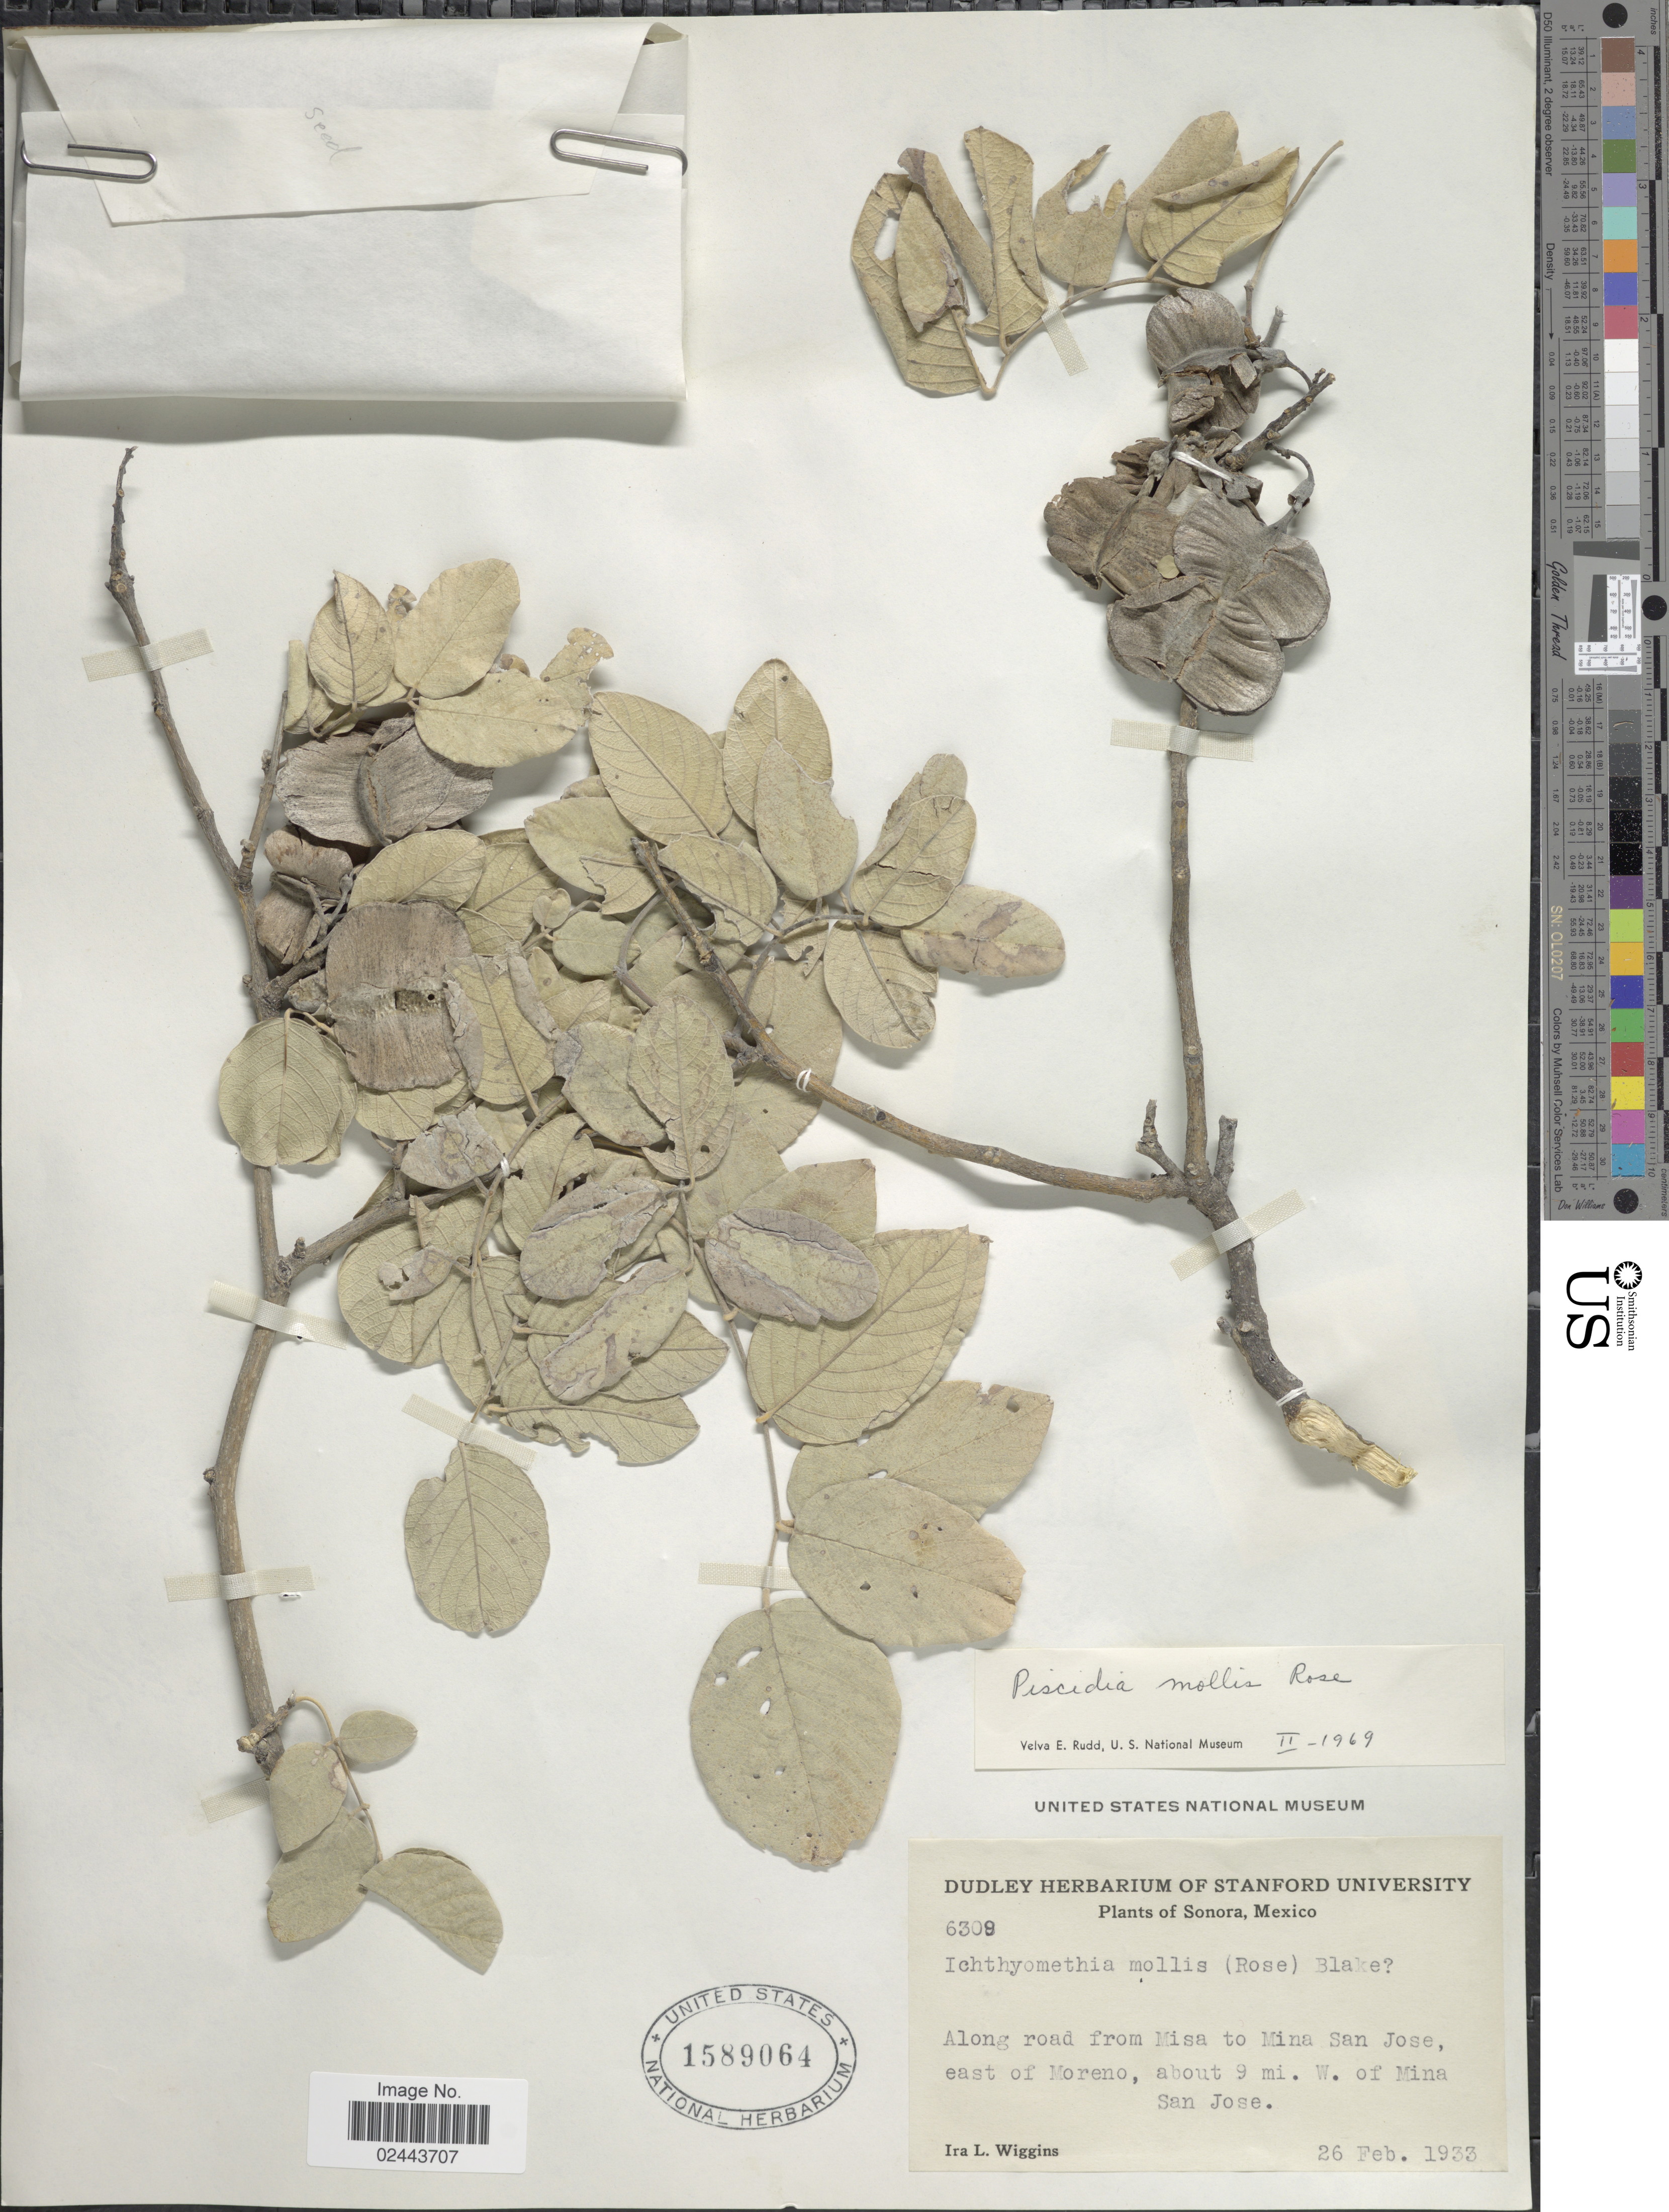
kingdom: Plantae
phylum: Tracheophyta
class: Magnoliopsida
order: Fabales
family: Fabaceae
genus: Piscidia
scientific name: Piscidia mollis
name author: Rose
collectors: I. L. Wiggins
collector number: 6309*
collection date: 1933-02-26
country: Mexico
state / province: Sonora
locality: Along road from Misa to Misa San Jose, east of Moreno, about 9 mi. W. of Mina San Jose.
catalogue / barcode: US 1589064